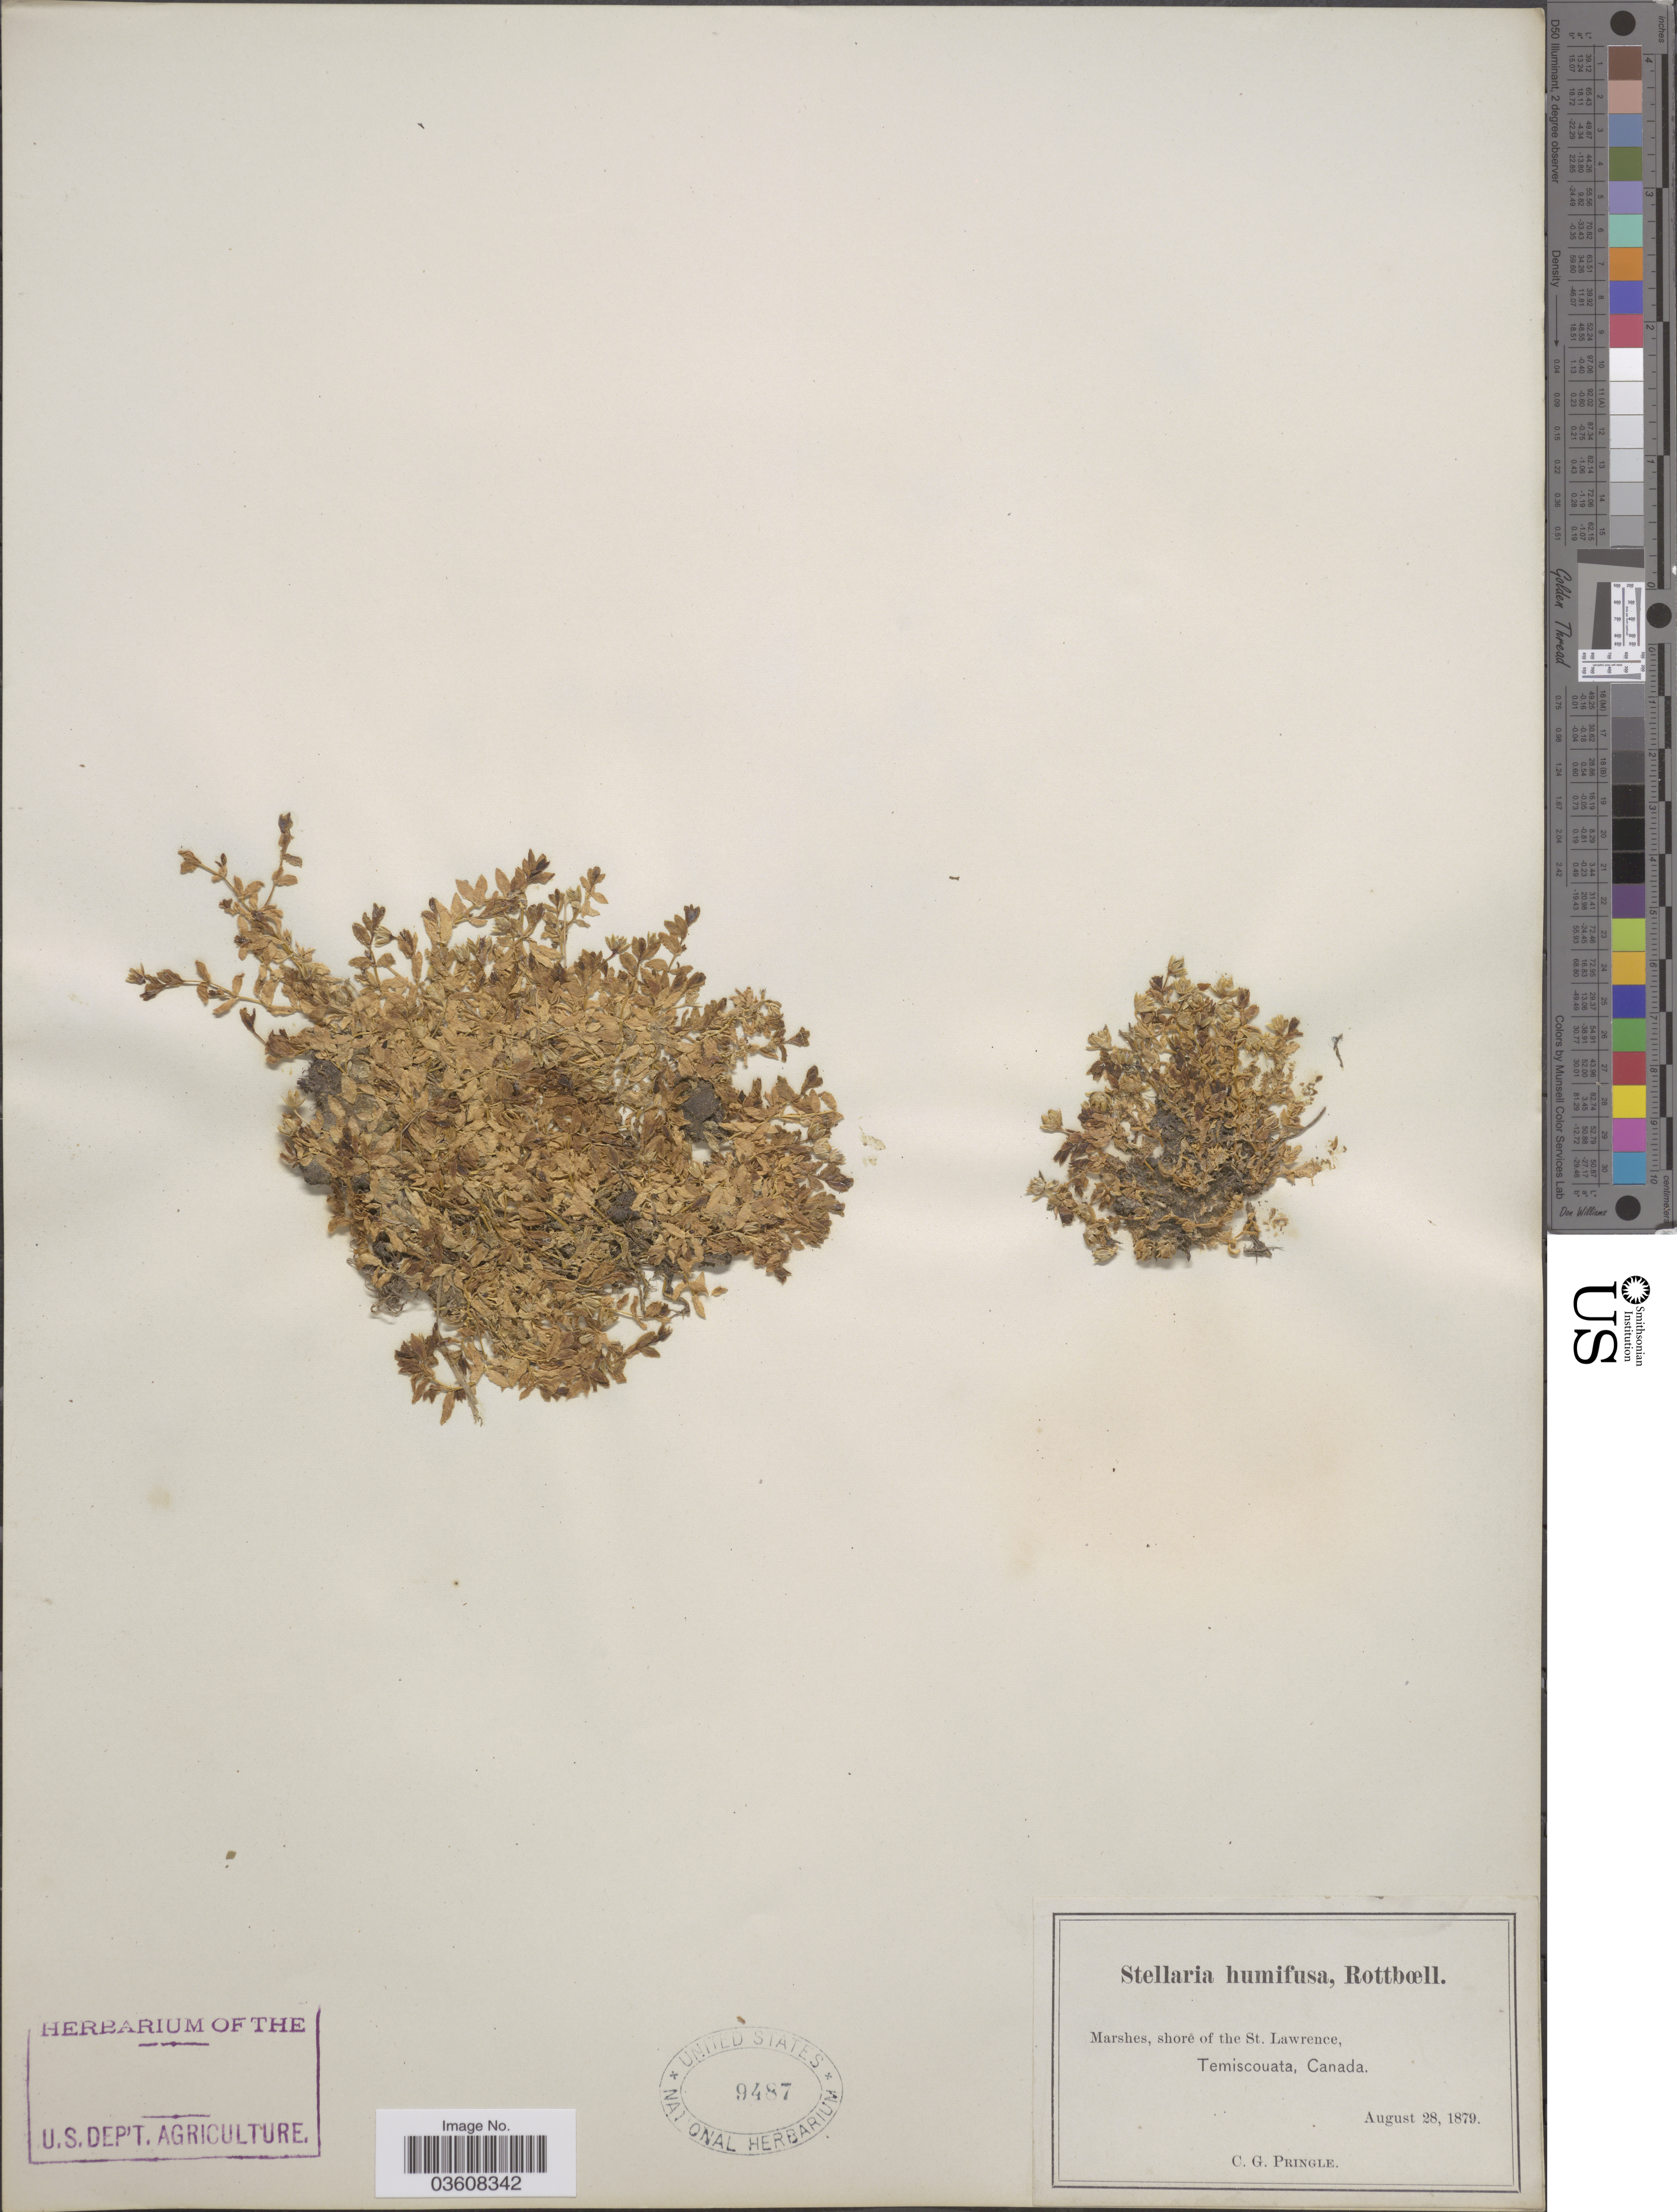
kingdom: Plantae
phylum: Tracheophyta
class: Magnoliopsida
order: Caryophyllales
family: Caryophyllaceae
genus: Stellaria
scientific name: Stellaria humifusa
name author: Rottb.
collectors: C. G. Pringle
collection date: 1879-08-28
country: Canada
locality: Marshes, shore of the St. Lawrence, Temiscouata.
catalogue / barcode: US 9487